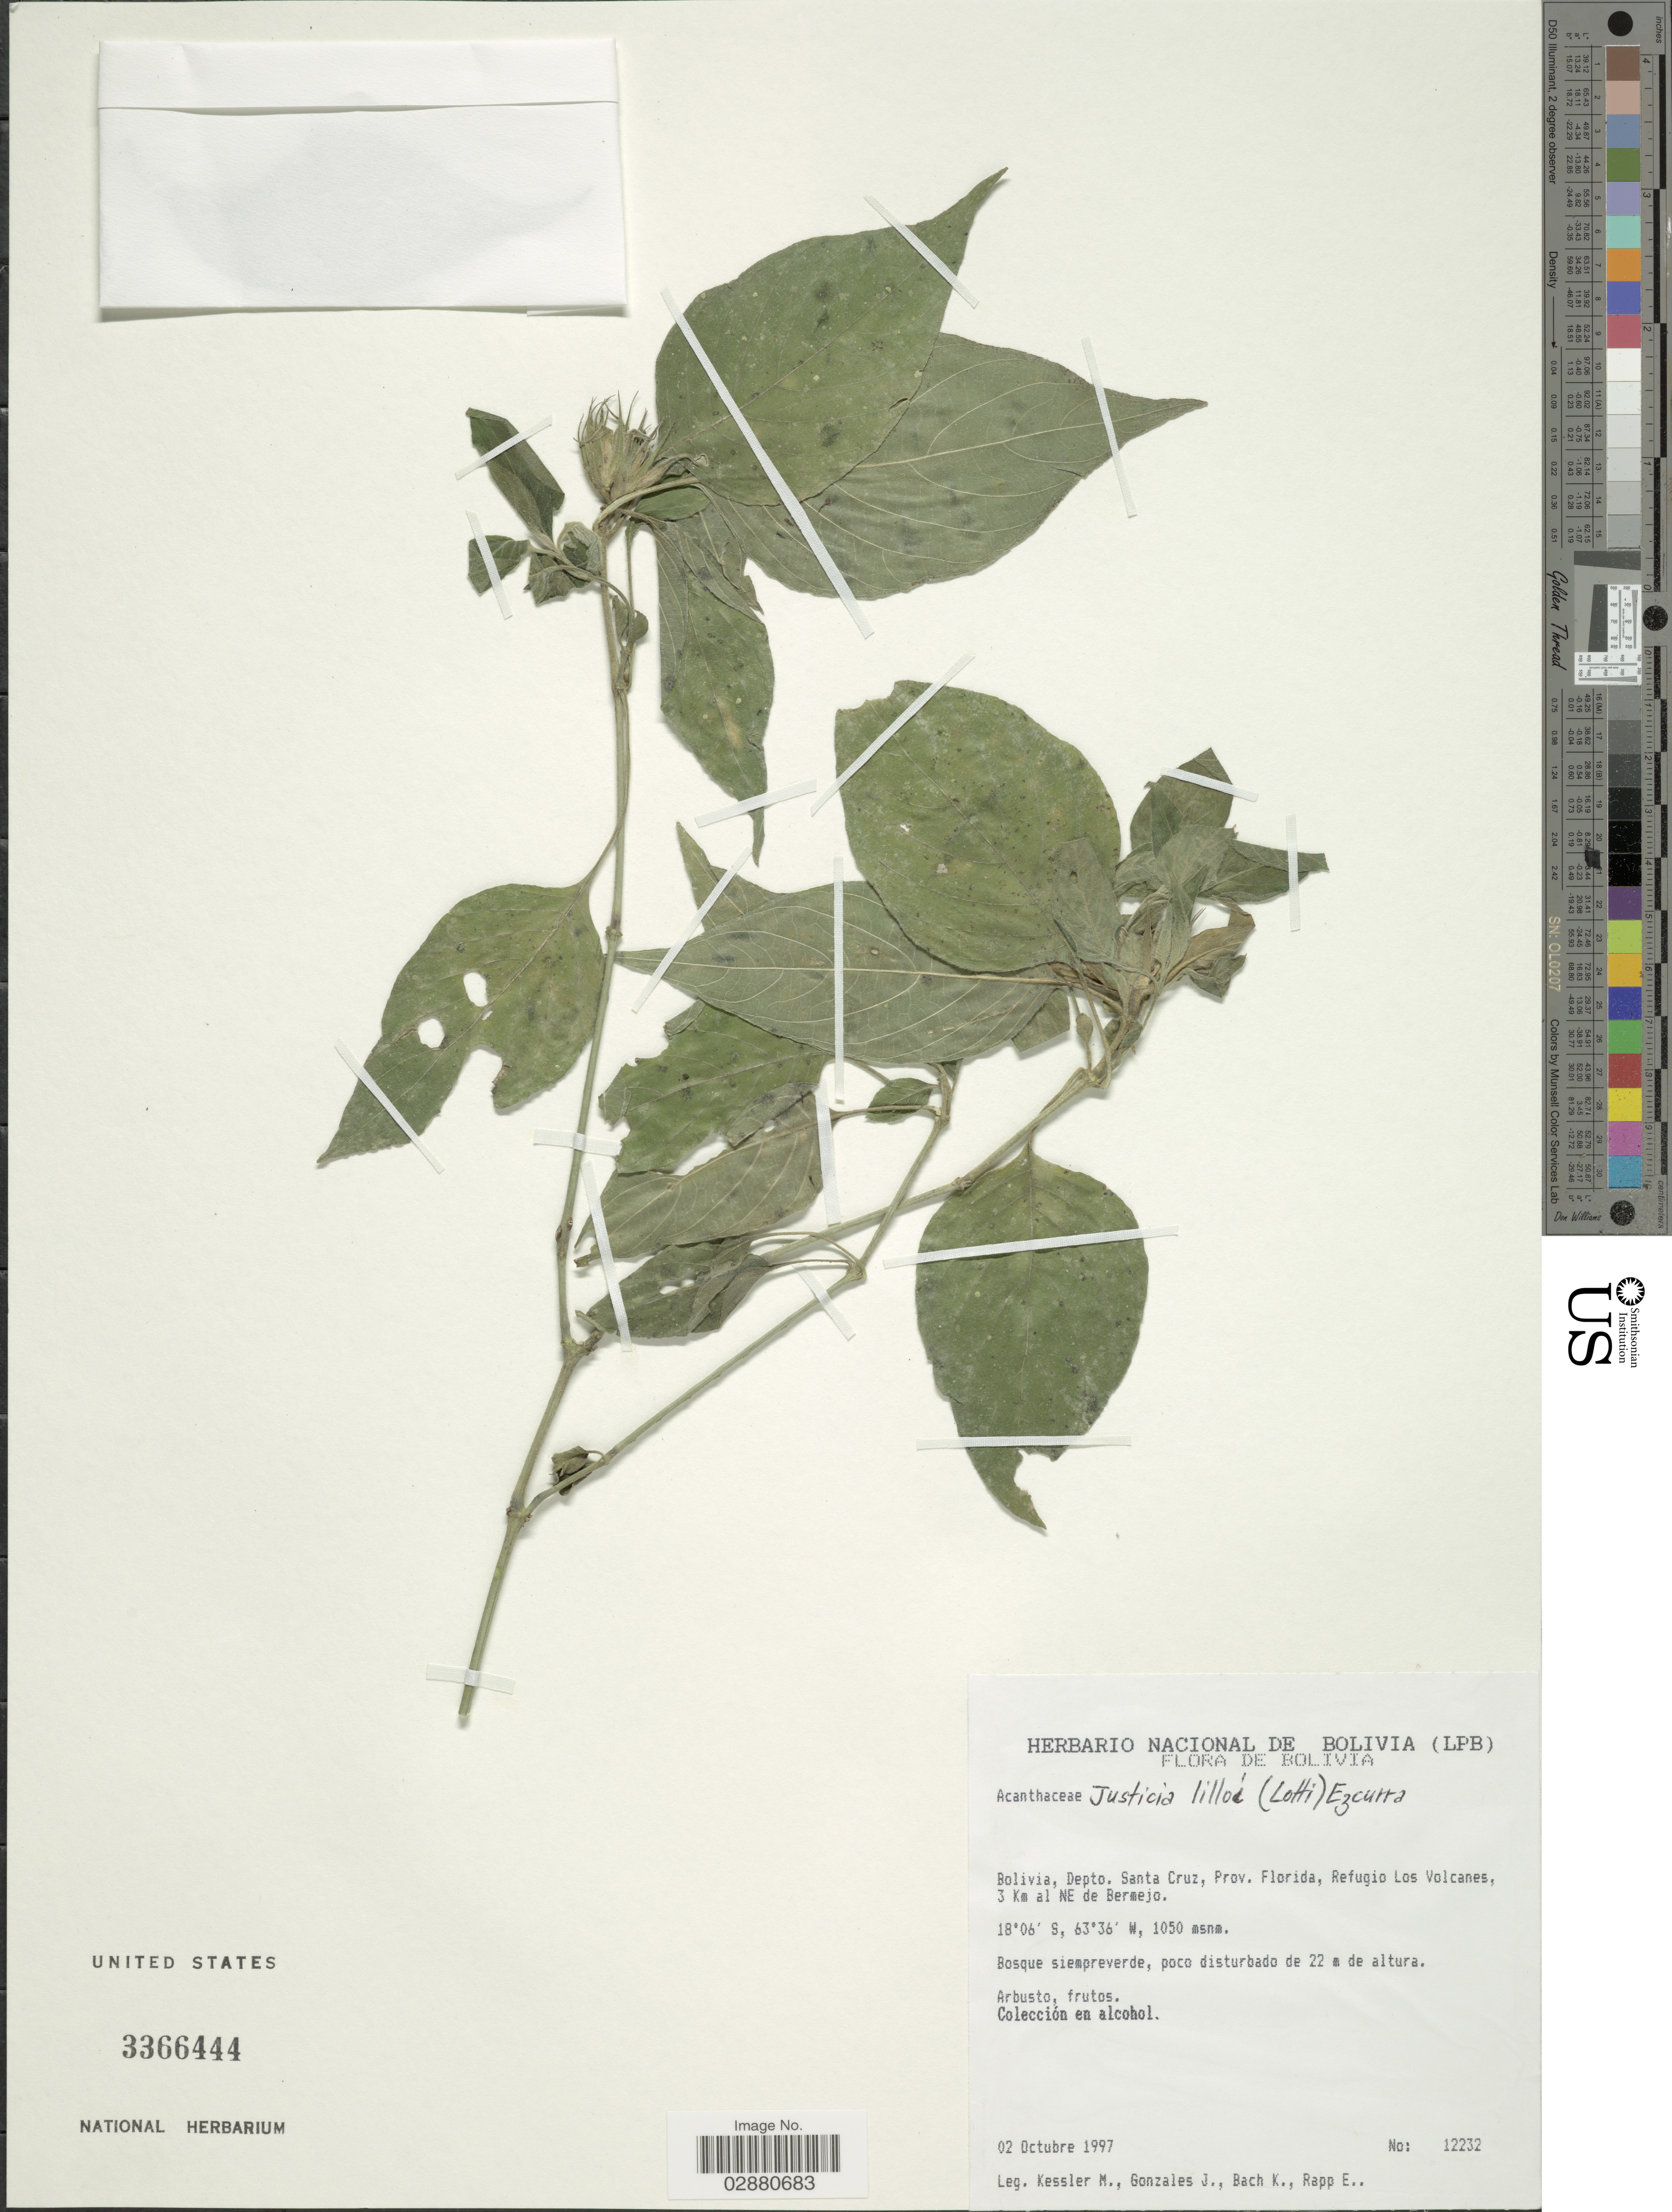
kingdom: Plantae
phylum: Tracheophyta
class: Magnoliopsida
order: Lamiales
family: Acanthaceae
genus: Justicia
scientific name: Justicia rusbyi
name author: (Lindau) V.A.W. Graham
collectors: M. Kessler, J. Gonzales, K. Bach & E. Rapp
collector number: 12232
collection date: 1997-10-02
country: Bolivia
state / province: Santa Cruz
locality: Depto. Santa Cruz, Prov. Florida, Refugio Los Volcanes, 3 Km al NE de Bermejo.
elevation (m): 1050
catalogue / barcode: US 3366444